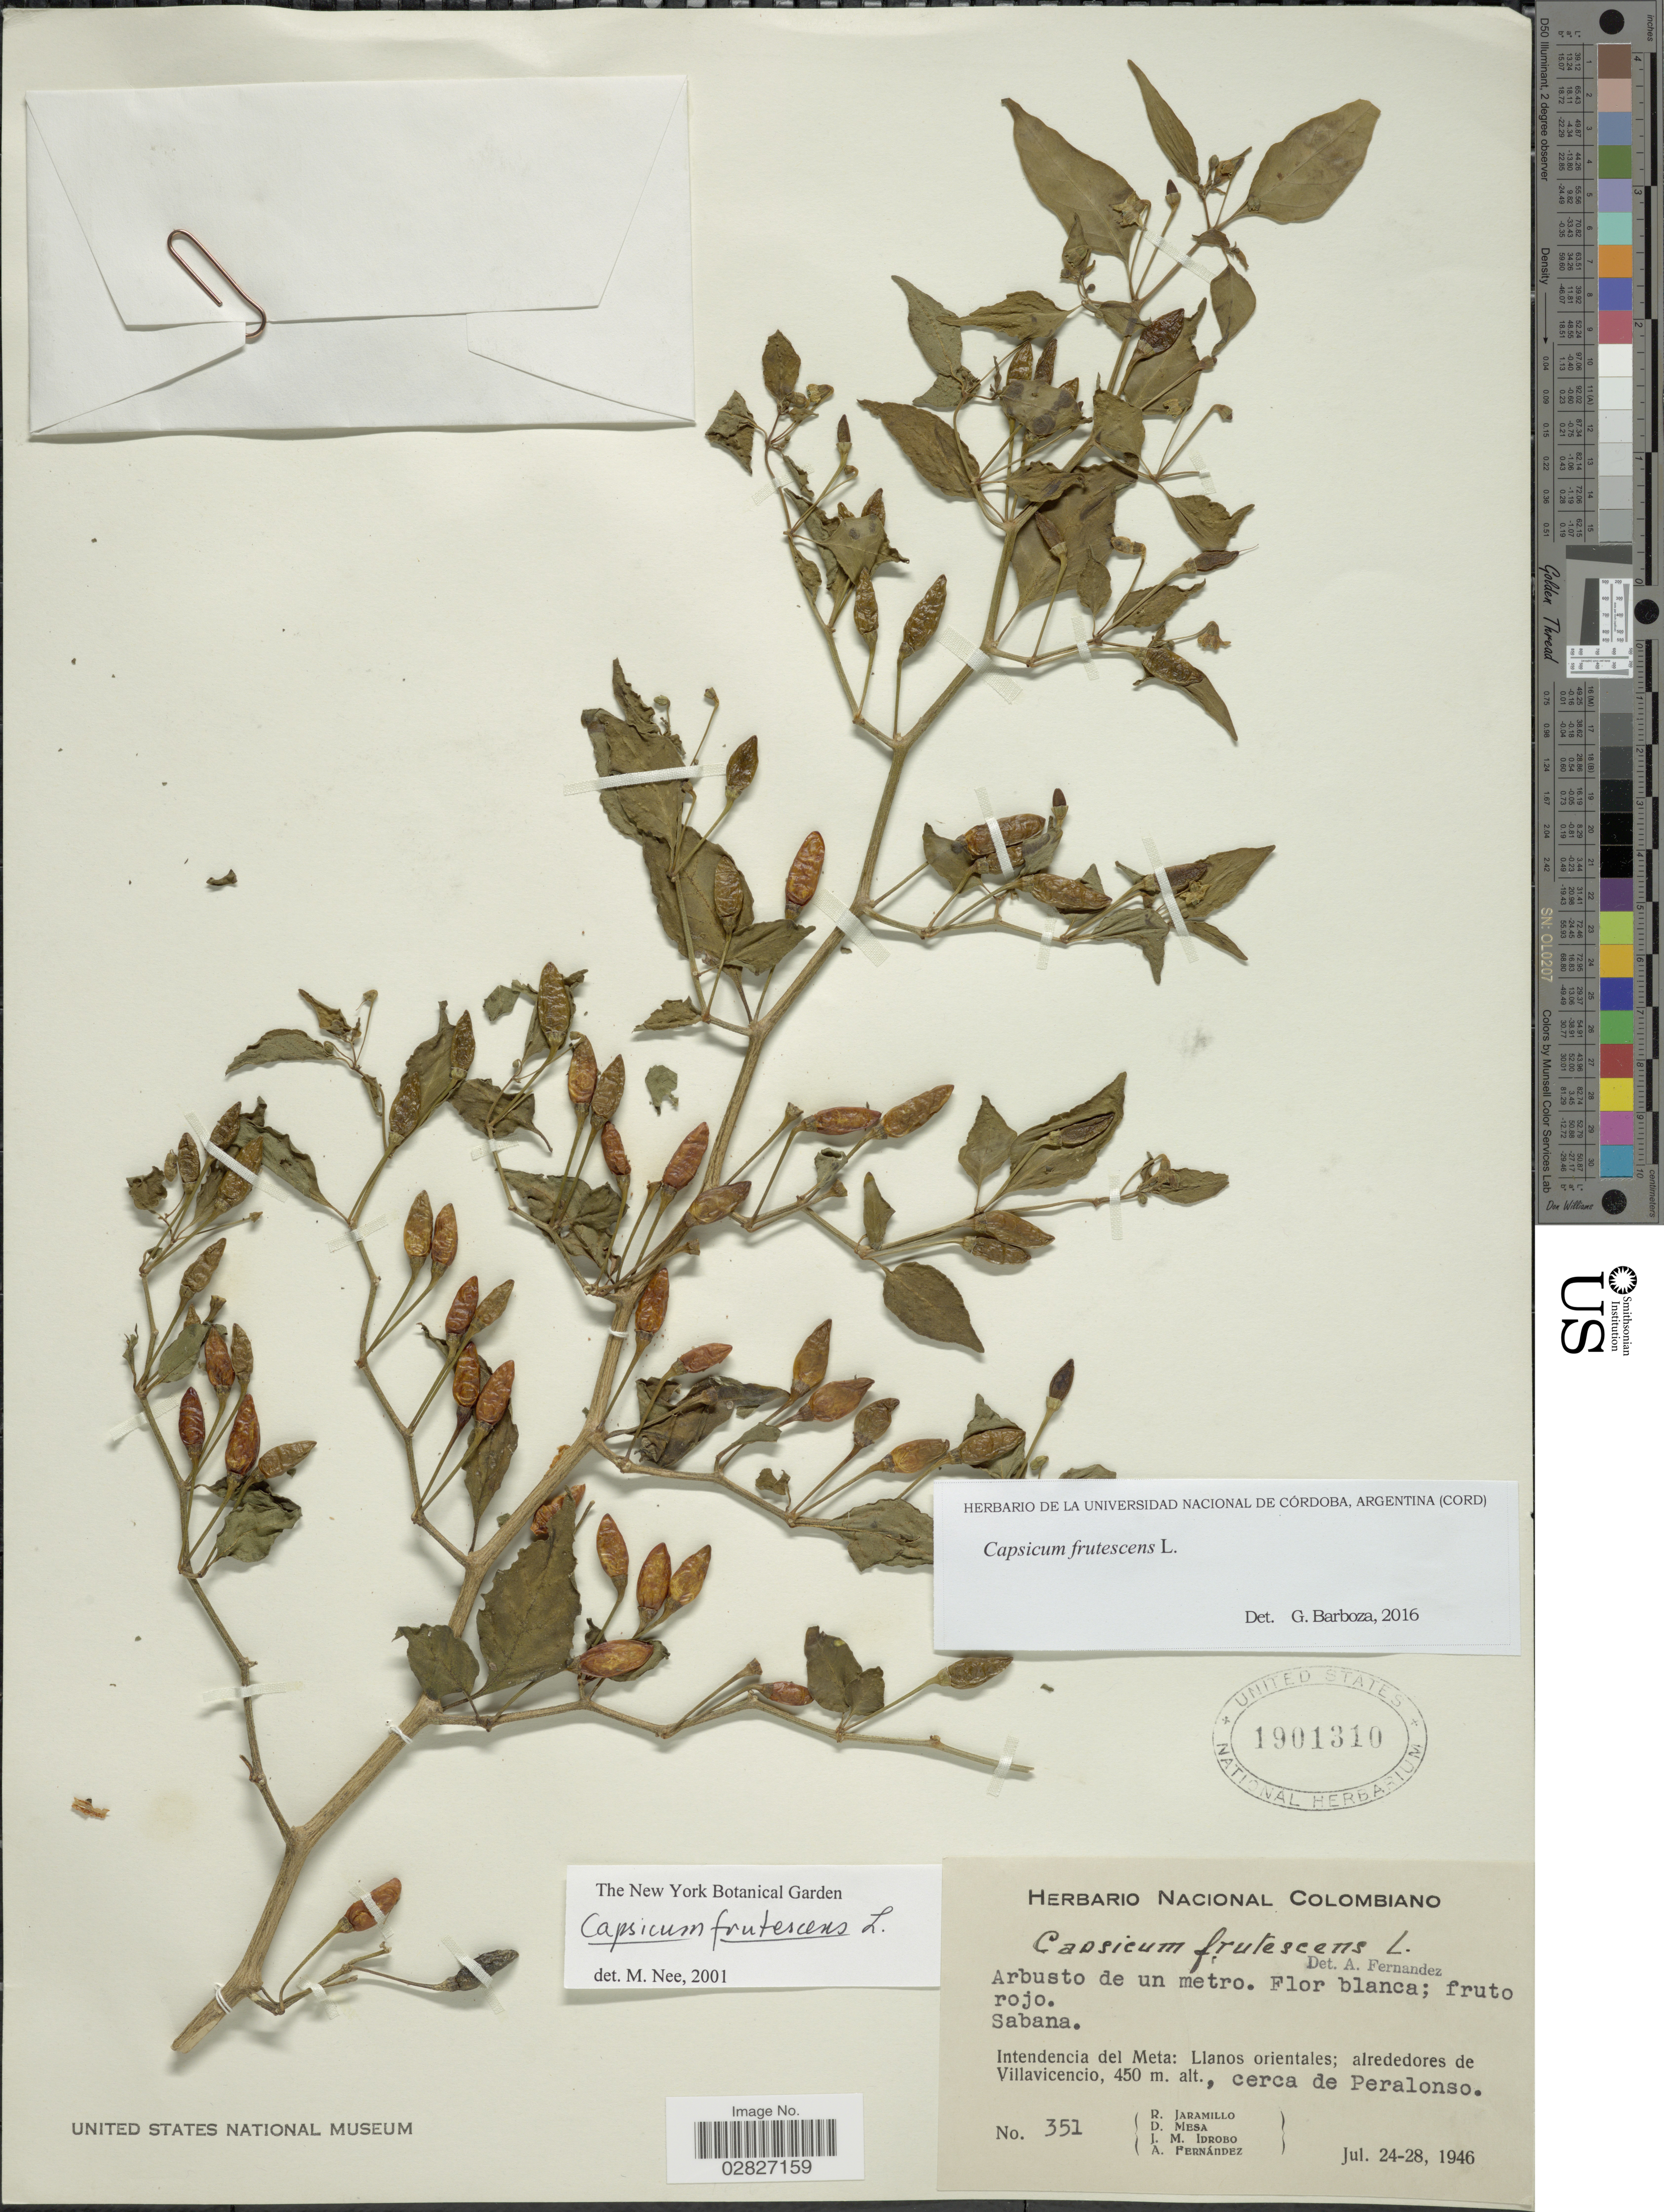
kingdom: Plantae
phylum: Tracheophyta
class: Magnoliopsida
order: Solanales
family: Solanaceae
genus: Capsicum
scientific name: Capsicum frutescens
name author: L.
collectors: R. Jaramillo M., D. Mesa, J. M. Idrobo & A. Fernández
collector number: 351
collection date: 1946-07-24/1946-07-28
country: Colombia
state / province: Meta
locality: Intendencia del Meta, Llanos orientales, alrededores de Villavicencio, cerca de Peralonso.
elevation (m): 450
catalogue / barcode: US 1901310